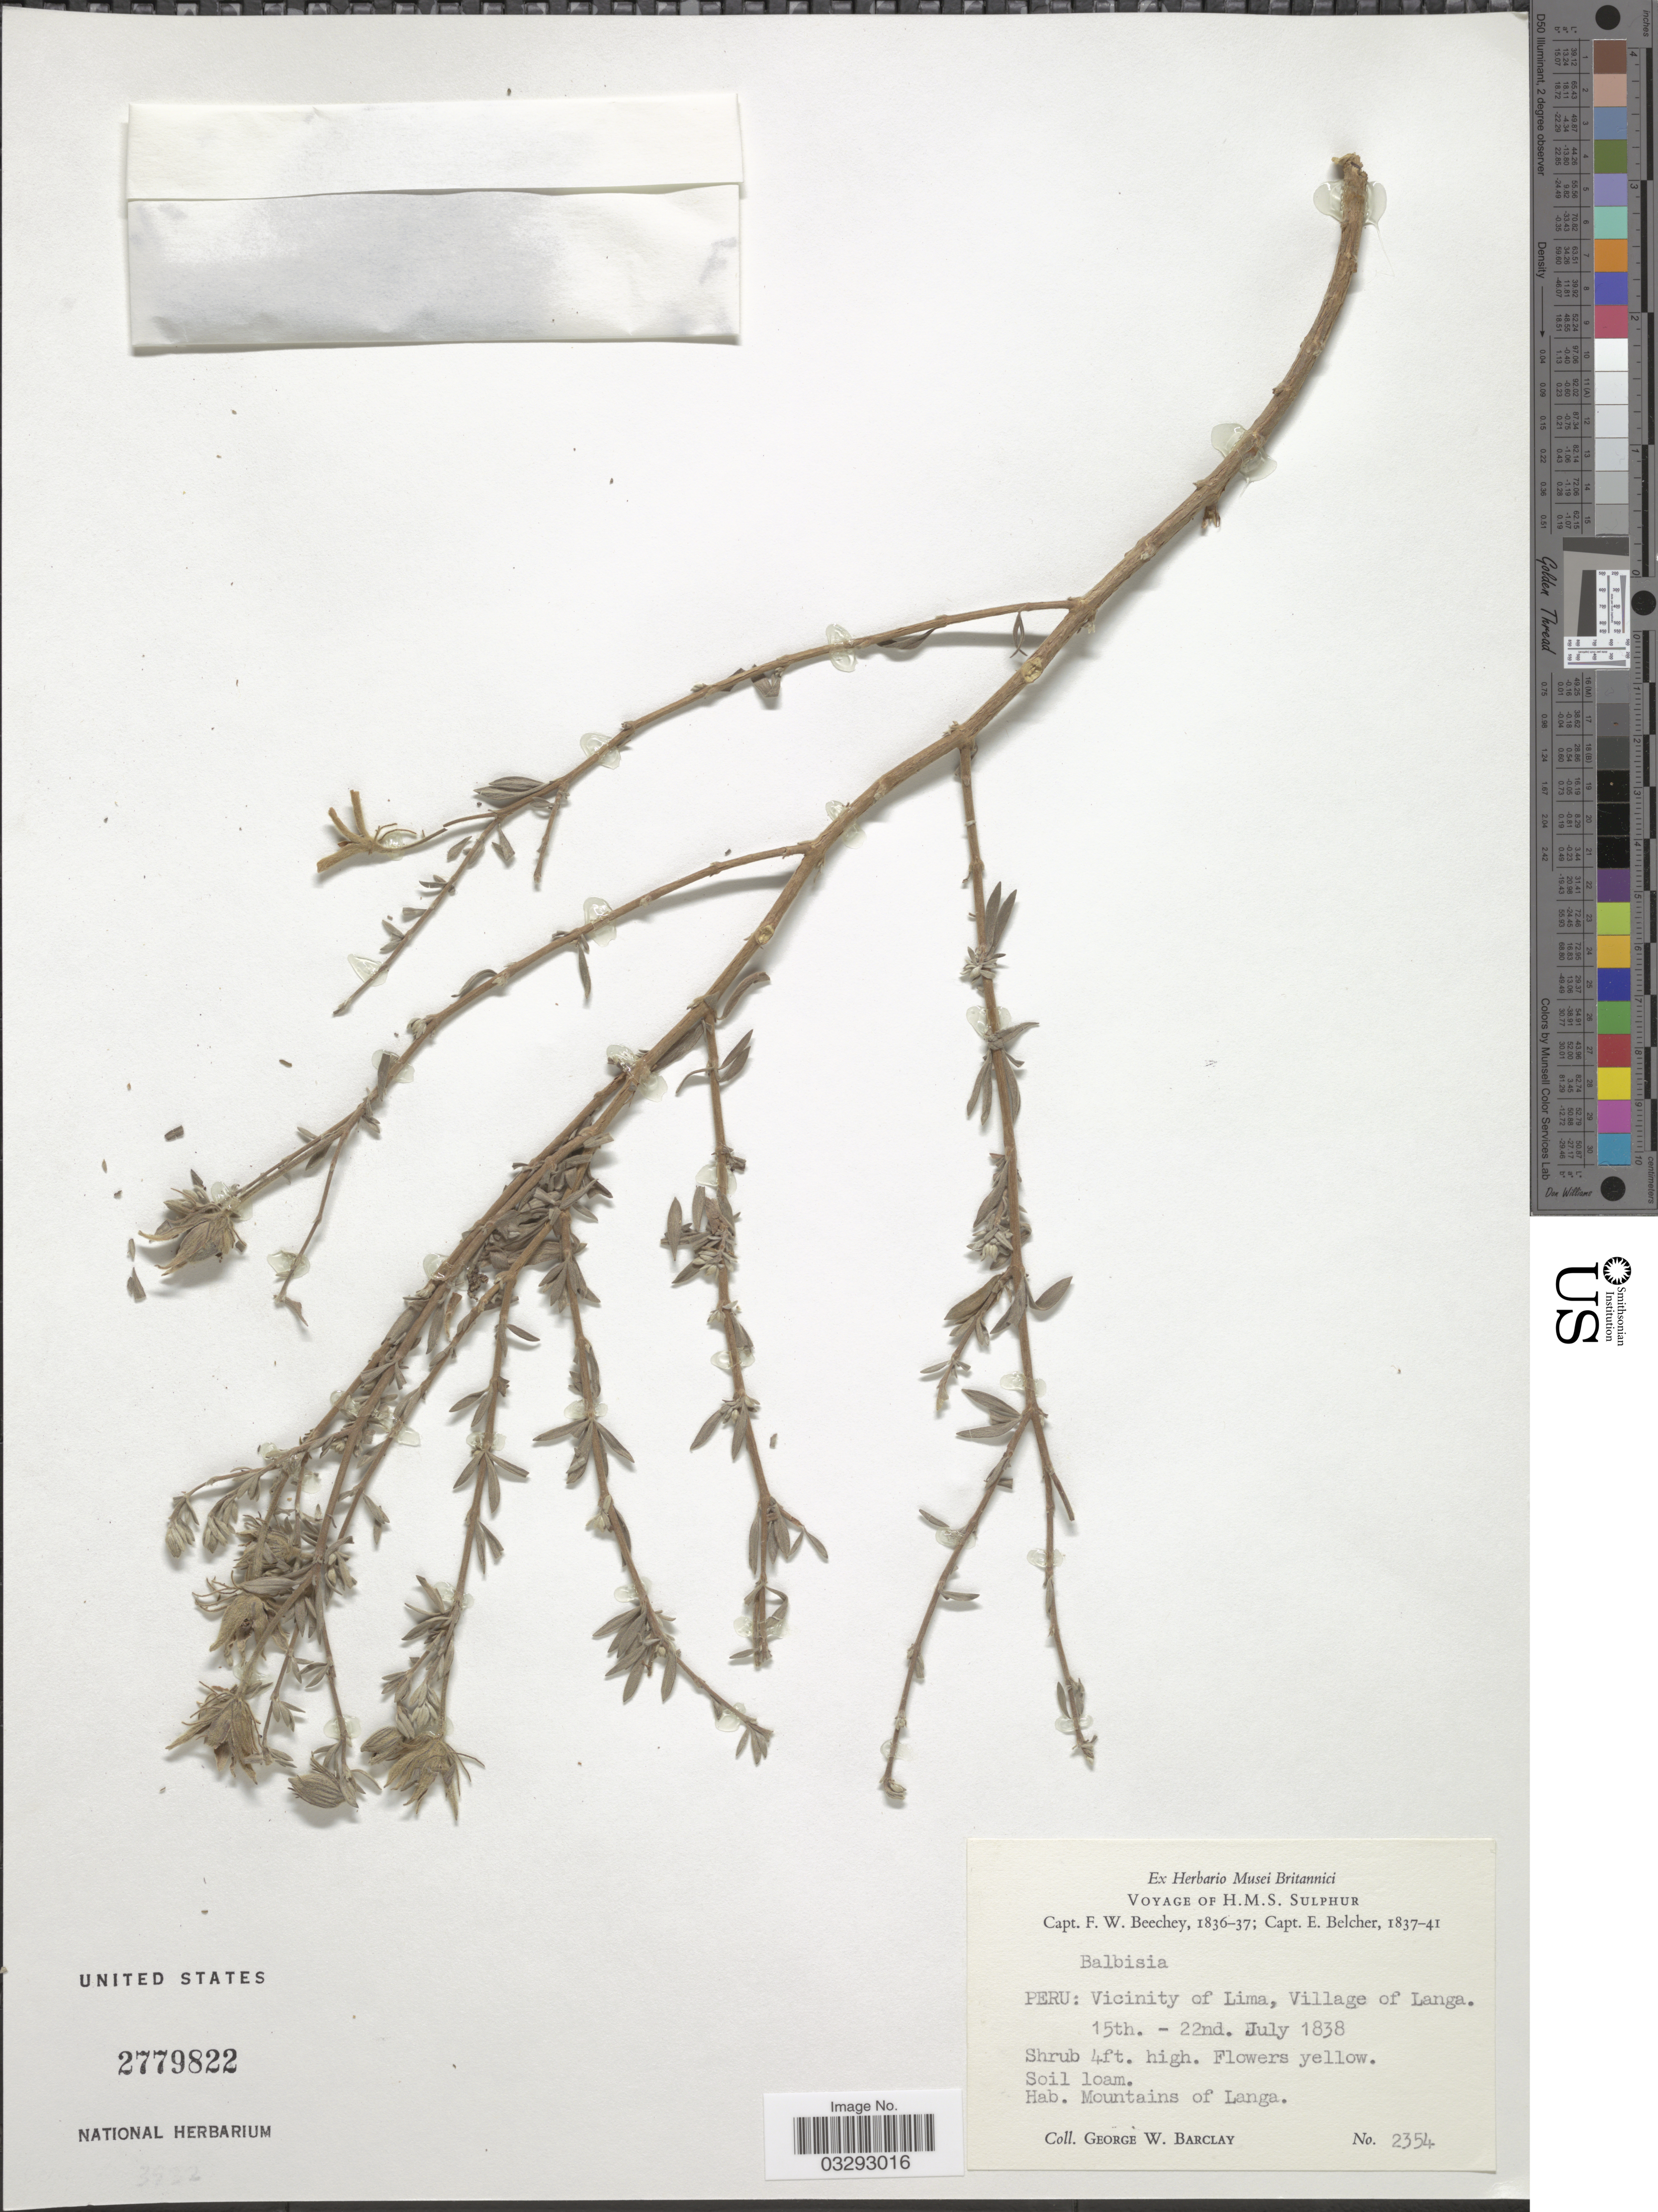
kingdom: Plantae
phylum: Tracheophyta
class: Magnoliopsida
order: Geraniales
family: Vivianiaceae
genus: Balbisia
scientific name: Balbisia sp.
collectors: G. W. Barclay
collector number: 2354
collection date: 1838-07-15/1838-07-22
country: Peru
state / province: Lima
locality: Vicinity of Lima, Village of Langa. Mountains of Langa.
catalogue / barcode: US 2779822